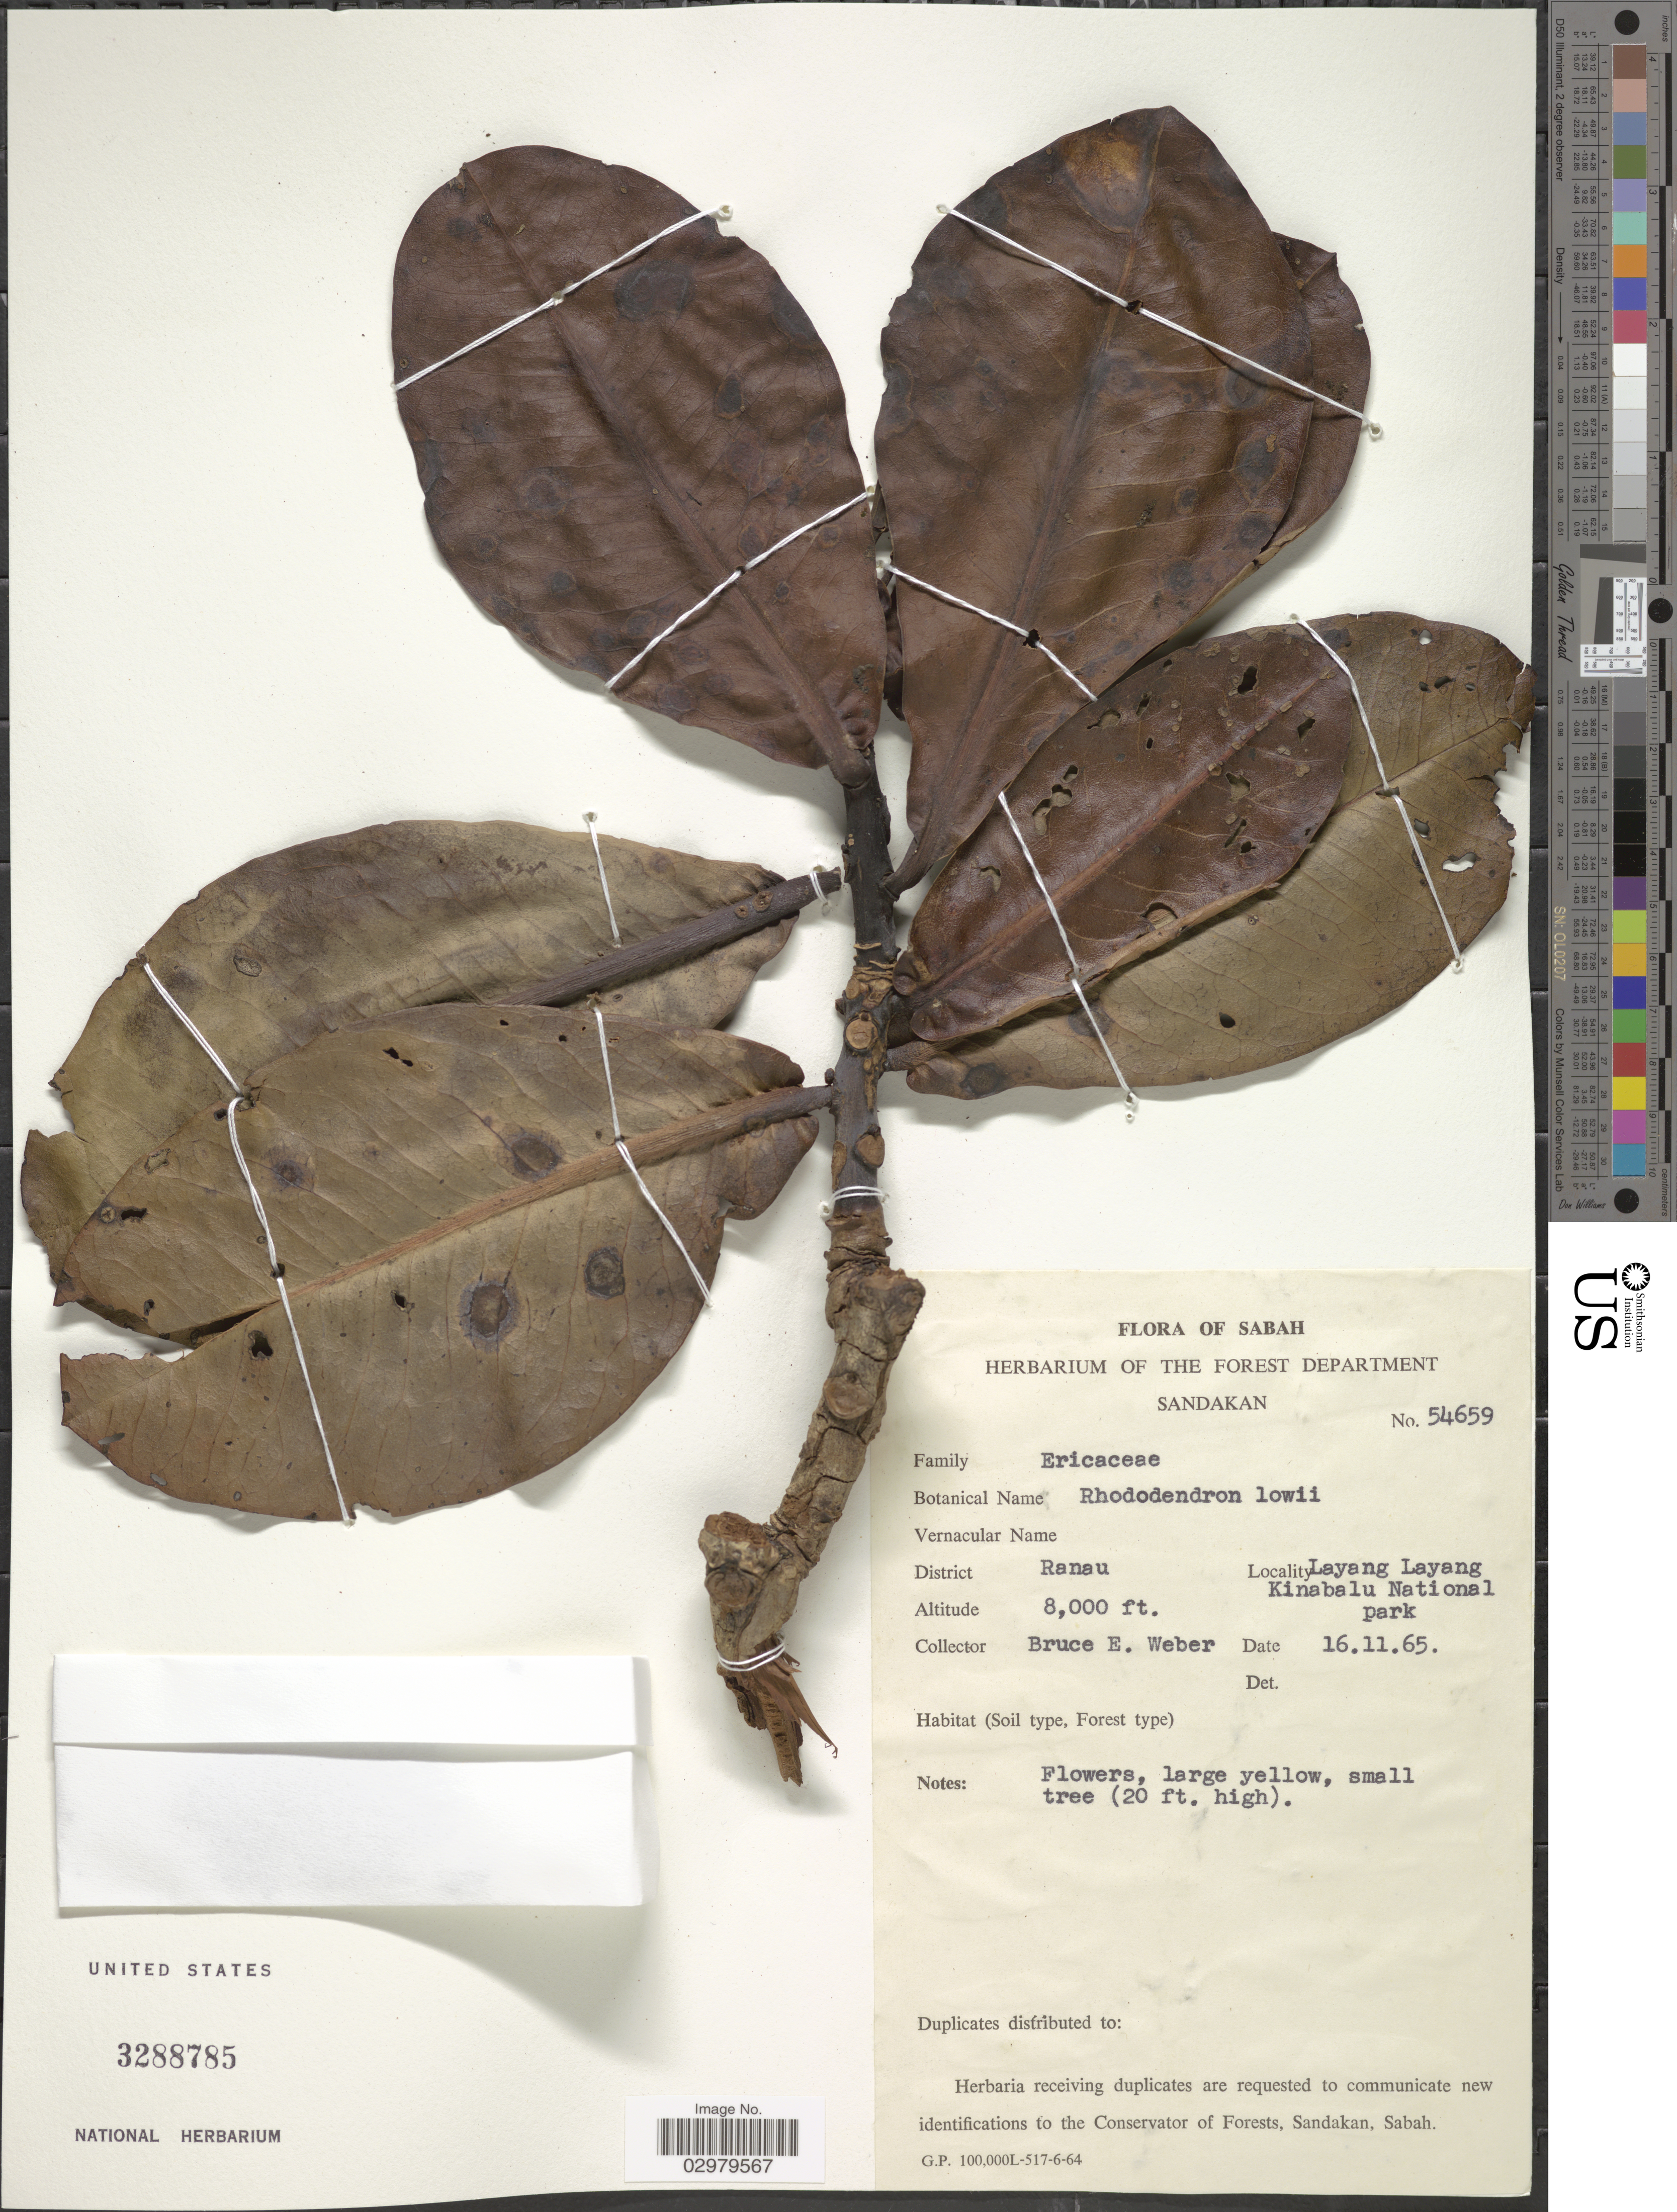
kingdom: Plantae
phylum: Tracheophyta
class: Magnoliopsida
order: Ericales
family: Ericaceae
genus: Rhododendron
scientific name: Rhododendron lowei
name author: Hook. f.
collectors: B. E. Weber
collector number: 54659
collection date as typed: Transcribed d/m/y: 16/11/65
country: Malaysia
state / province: Sabah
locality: Sandakan. District Ranau. Layang Layang Kinabalu National Park.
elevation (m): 2438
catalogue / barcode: US 3288785